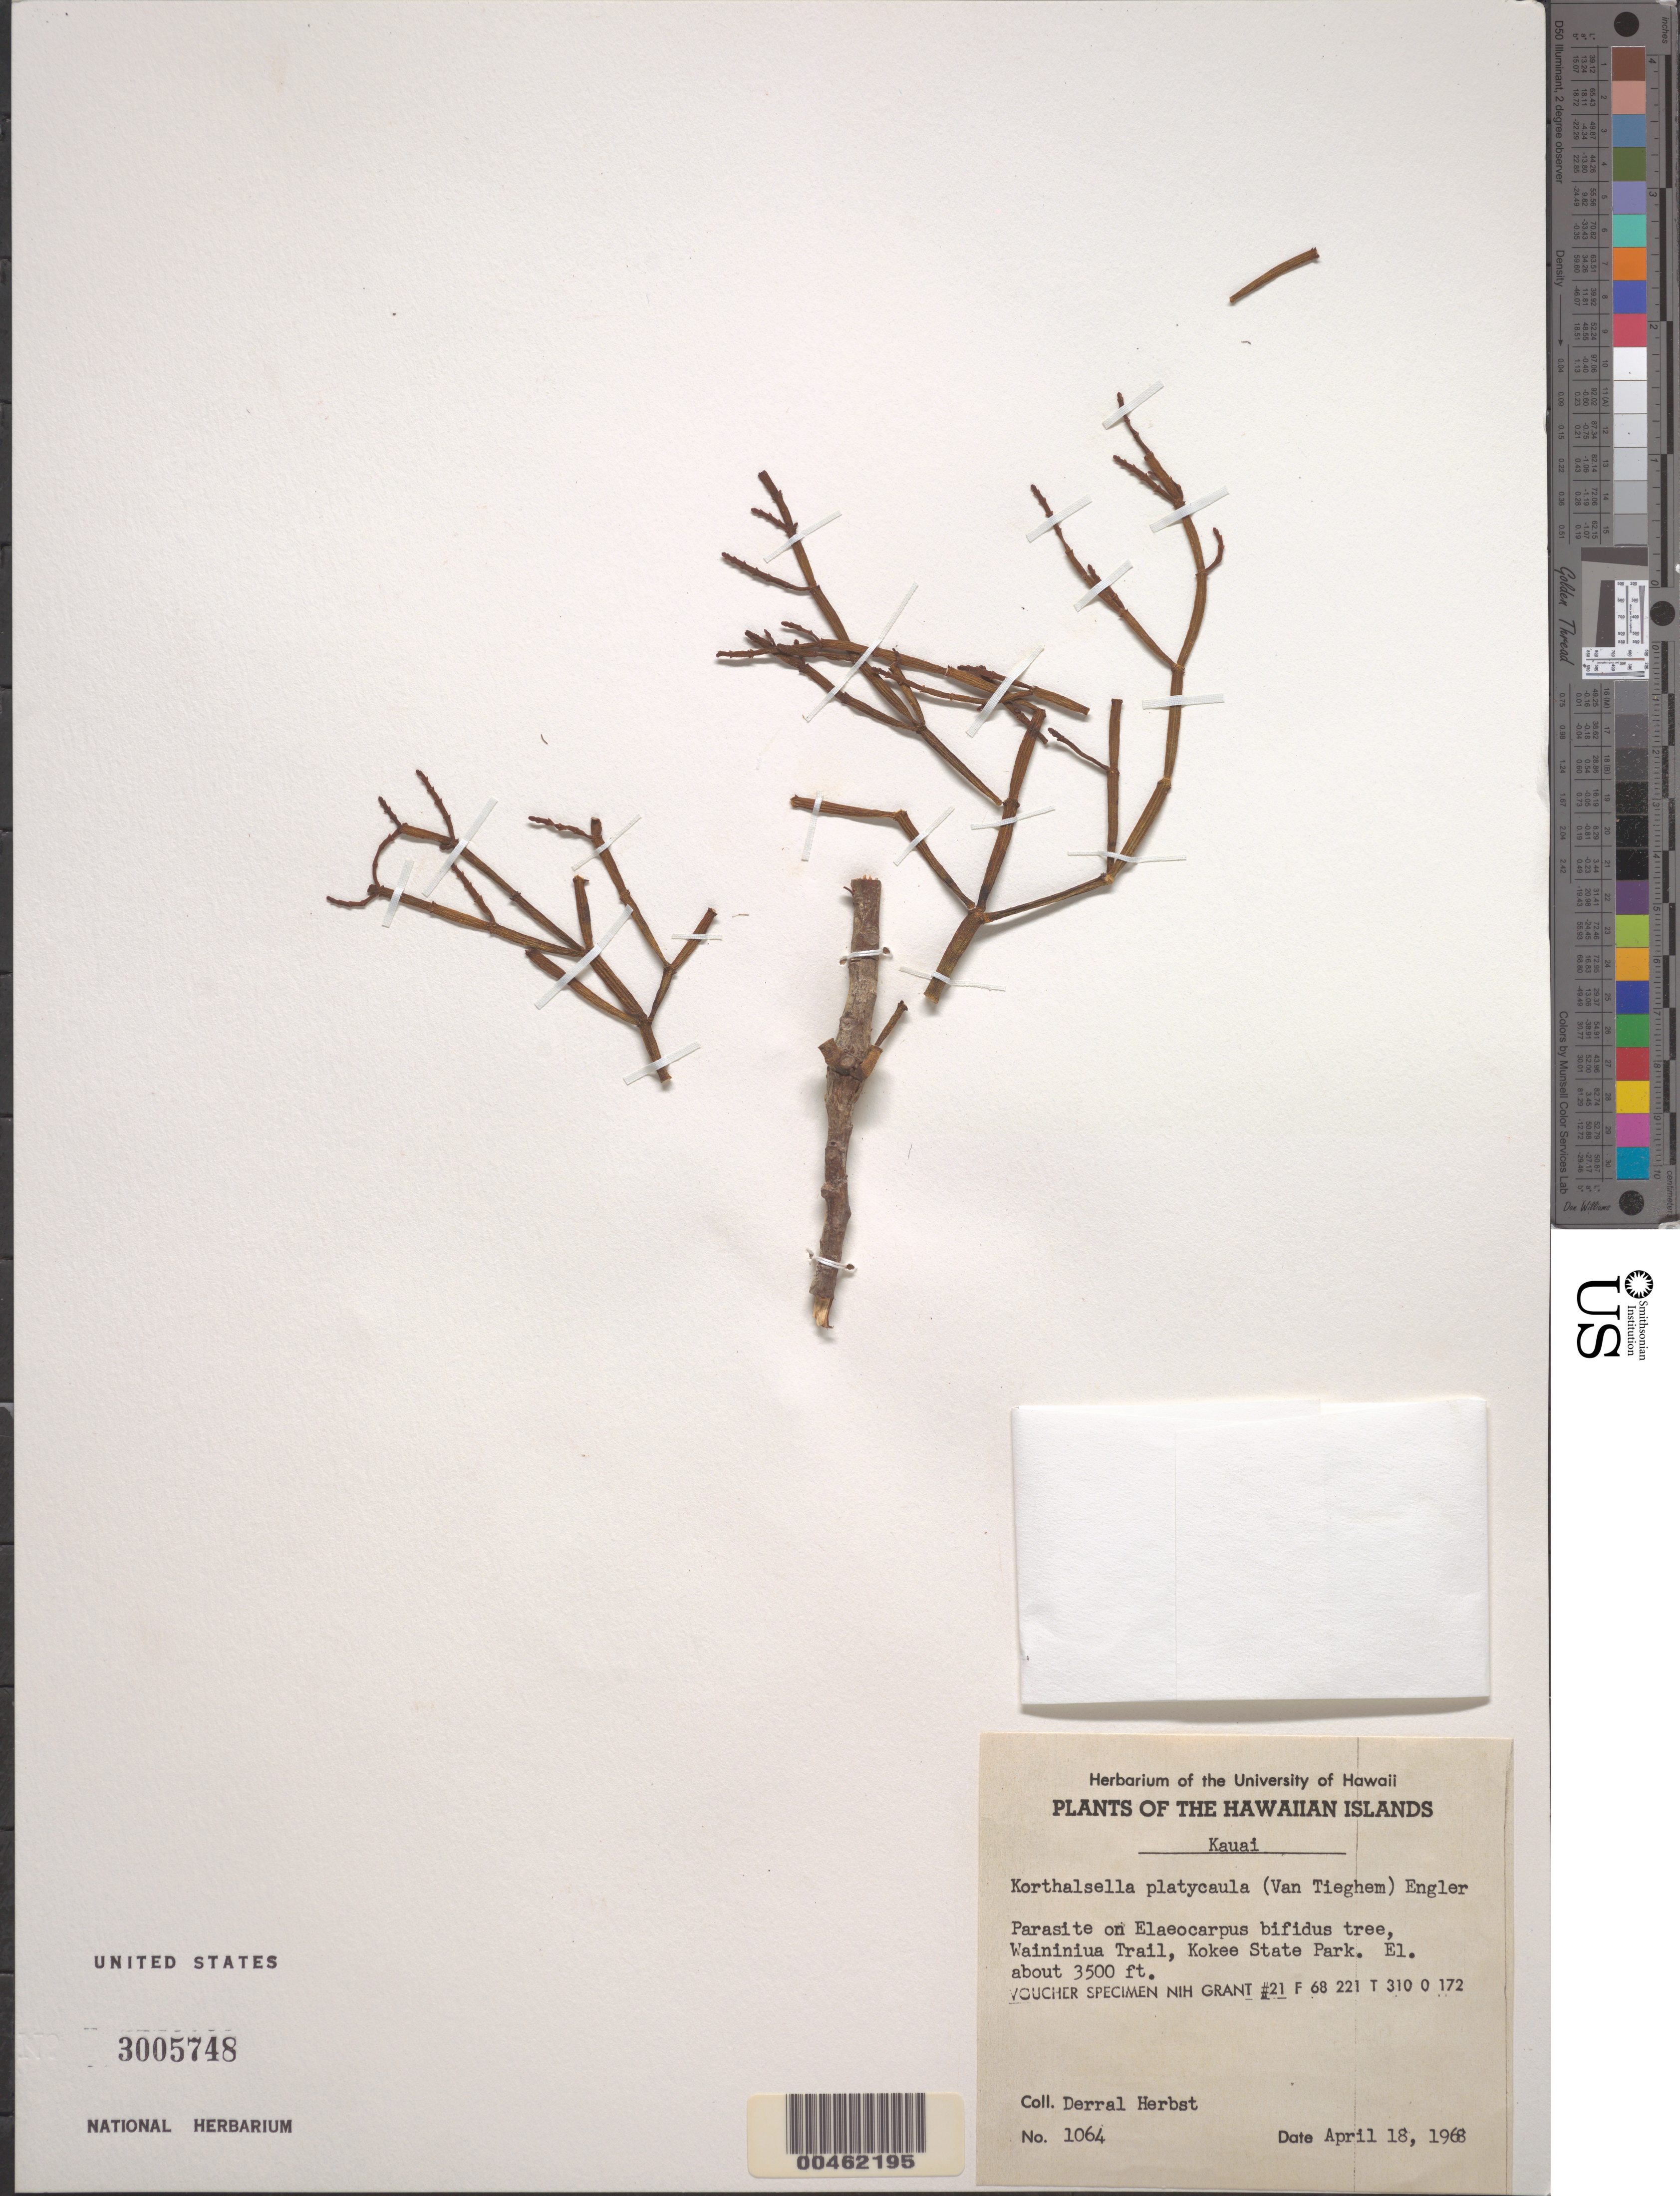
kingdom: Plantae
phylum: Tracheophyta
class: Magnoliopsida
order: Santalales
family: Viscaceae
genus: Korthalsella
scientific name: Korthalsella platycaula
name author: (Tiegh.) Engl.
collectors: D. R. Herbst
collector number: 1064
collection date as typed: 18 Apr 1968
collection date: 1968-04-18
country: United States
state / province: Hawaii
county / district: Kauai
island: Kaua'i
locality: Waininiua Trail, Kokee State Park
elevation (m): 1067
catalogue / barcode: US 3005748